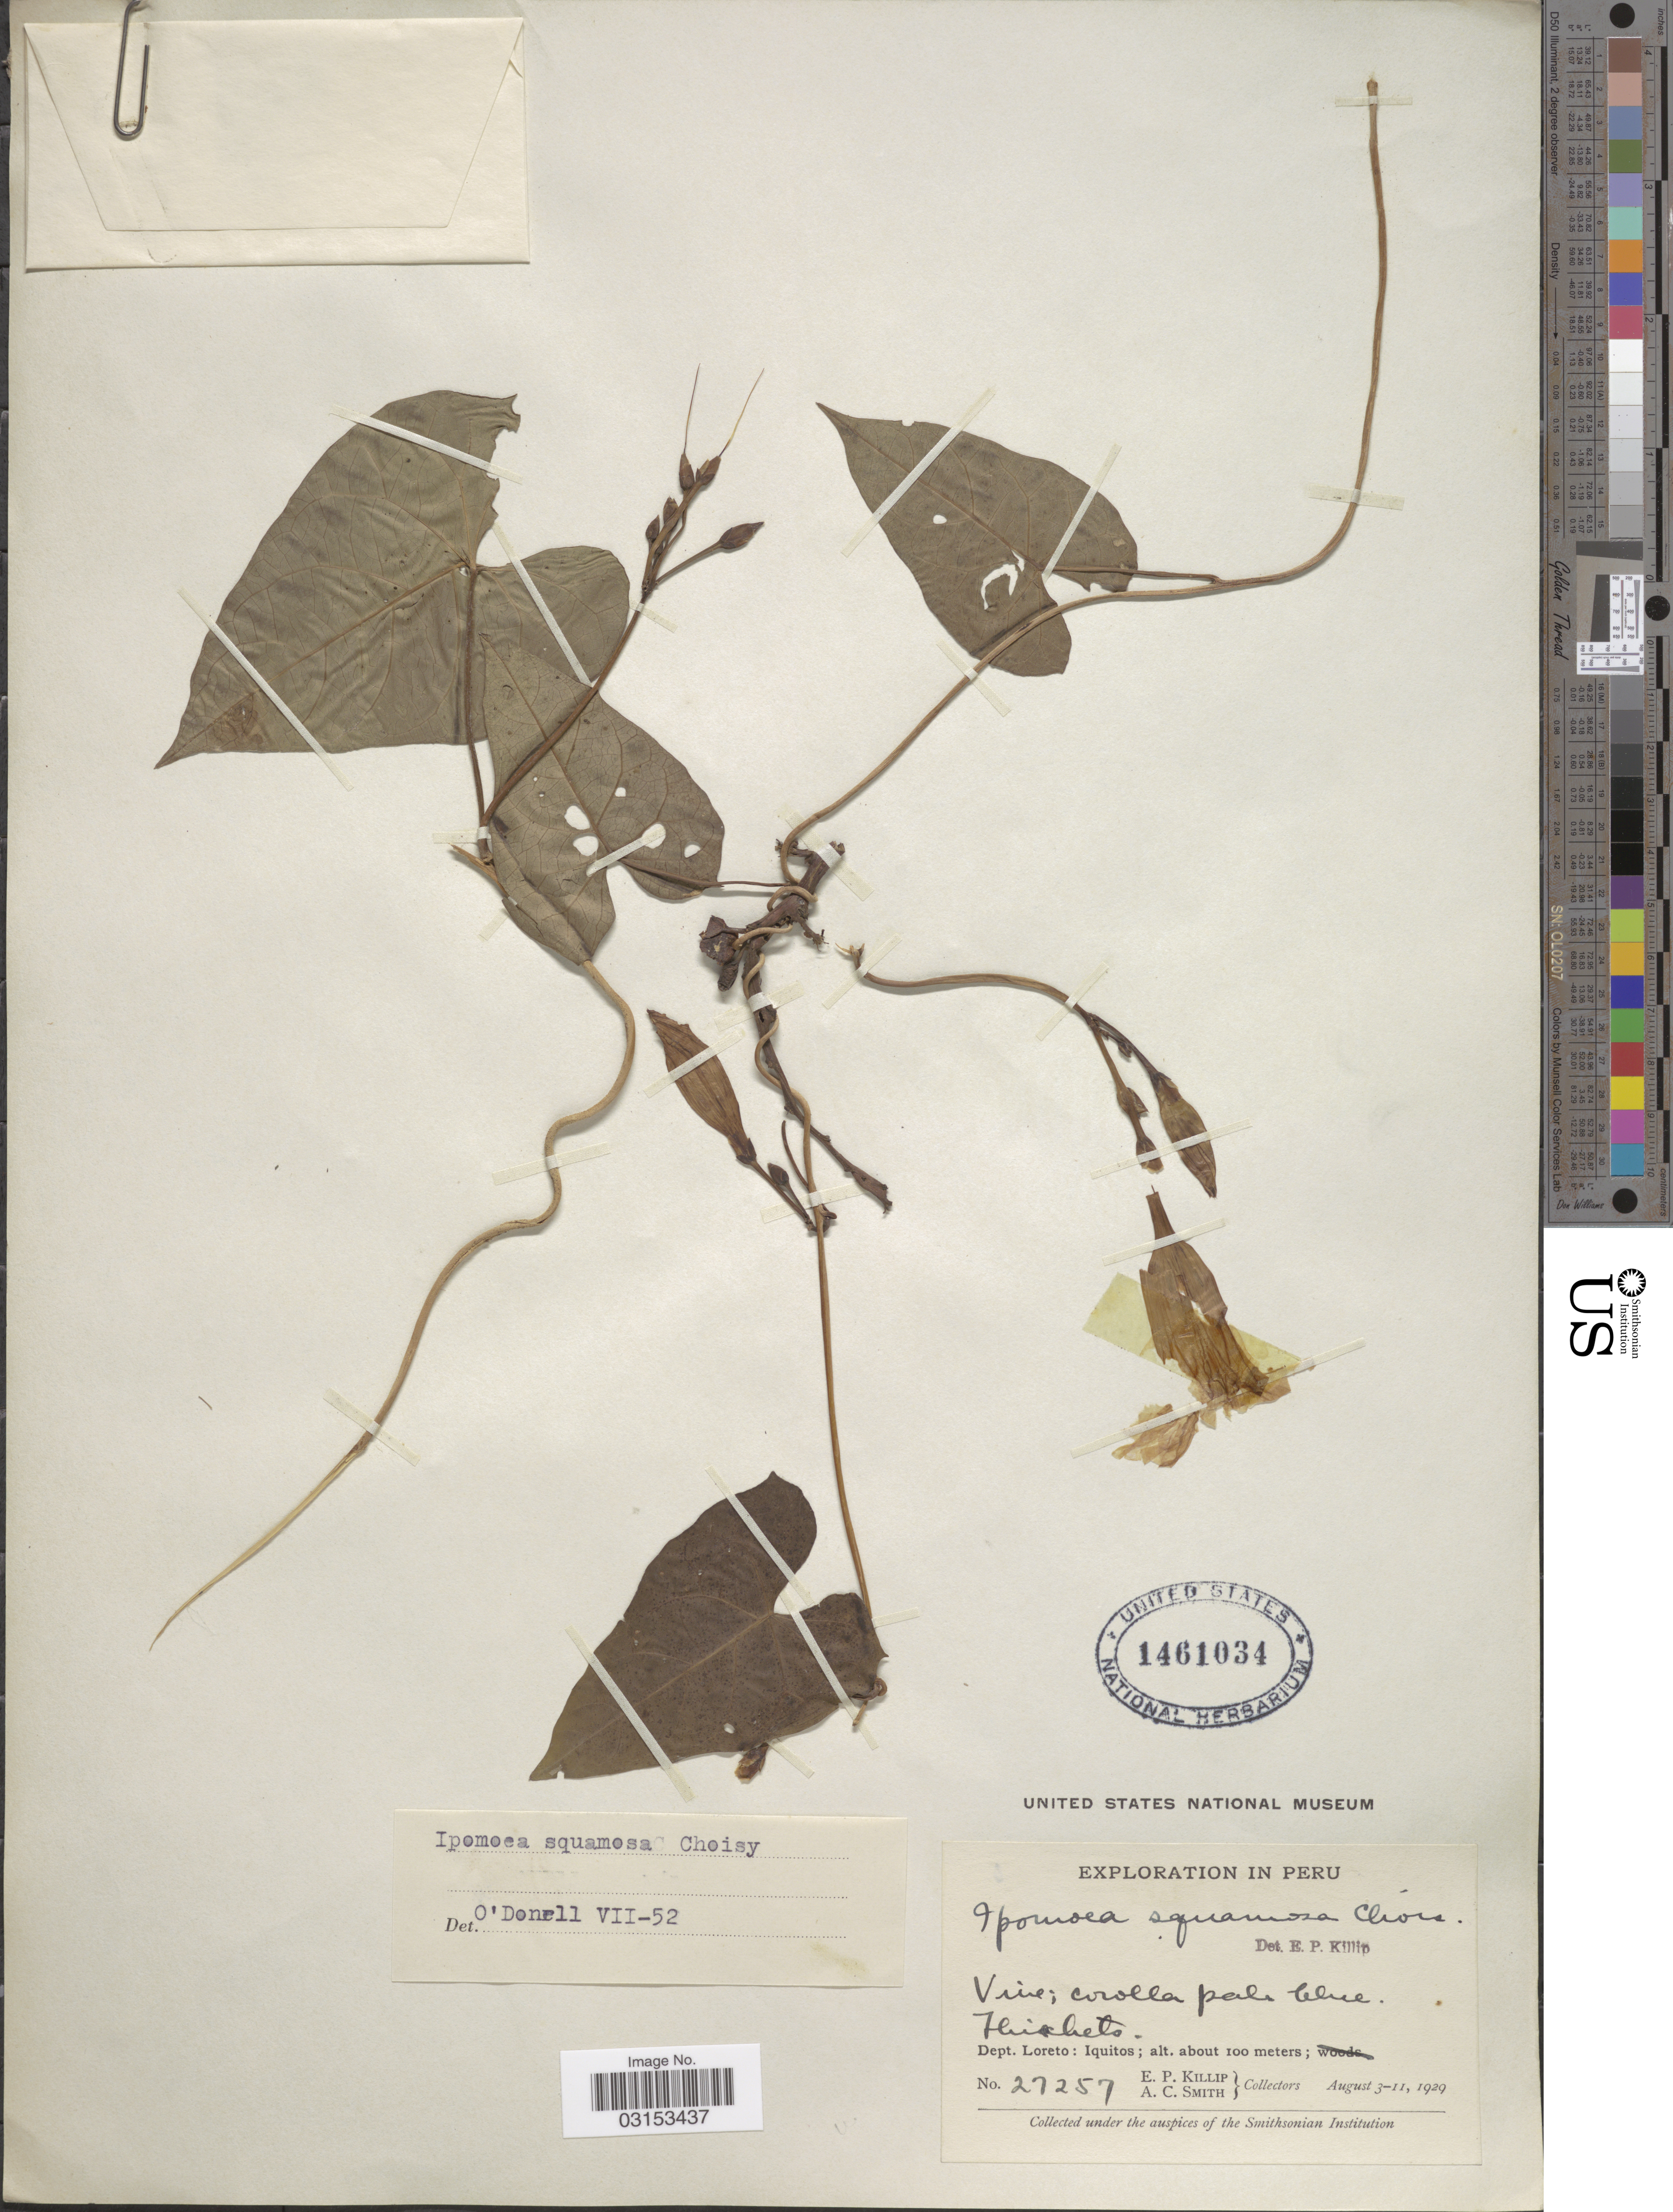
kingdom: Plantae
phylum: Tracheophyta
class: Magnoliopsida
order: Solanales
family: Convolvulaceae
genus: Ipomoea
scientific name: Ipomoea squamosa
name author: Choisy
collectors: E. P. Killip & A. C. Smith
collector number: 27257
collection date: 1929-08-03/1929-08-11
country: Peru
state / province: Loreto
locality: Dept. Loreto: Iquitos.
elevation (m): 100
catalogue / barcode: US 1461034